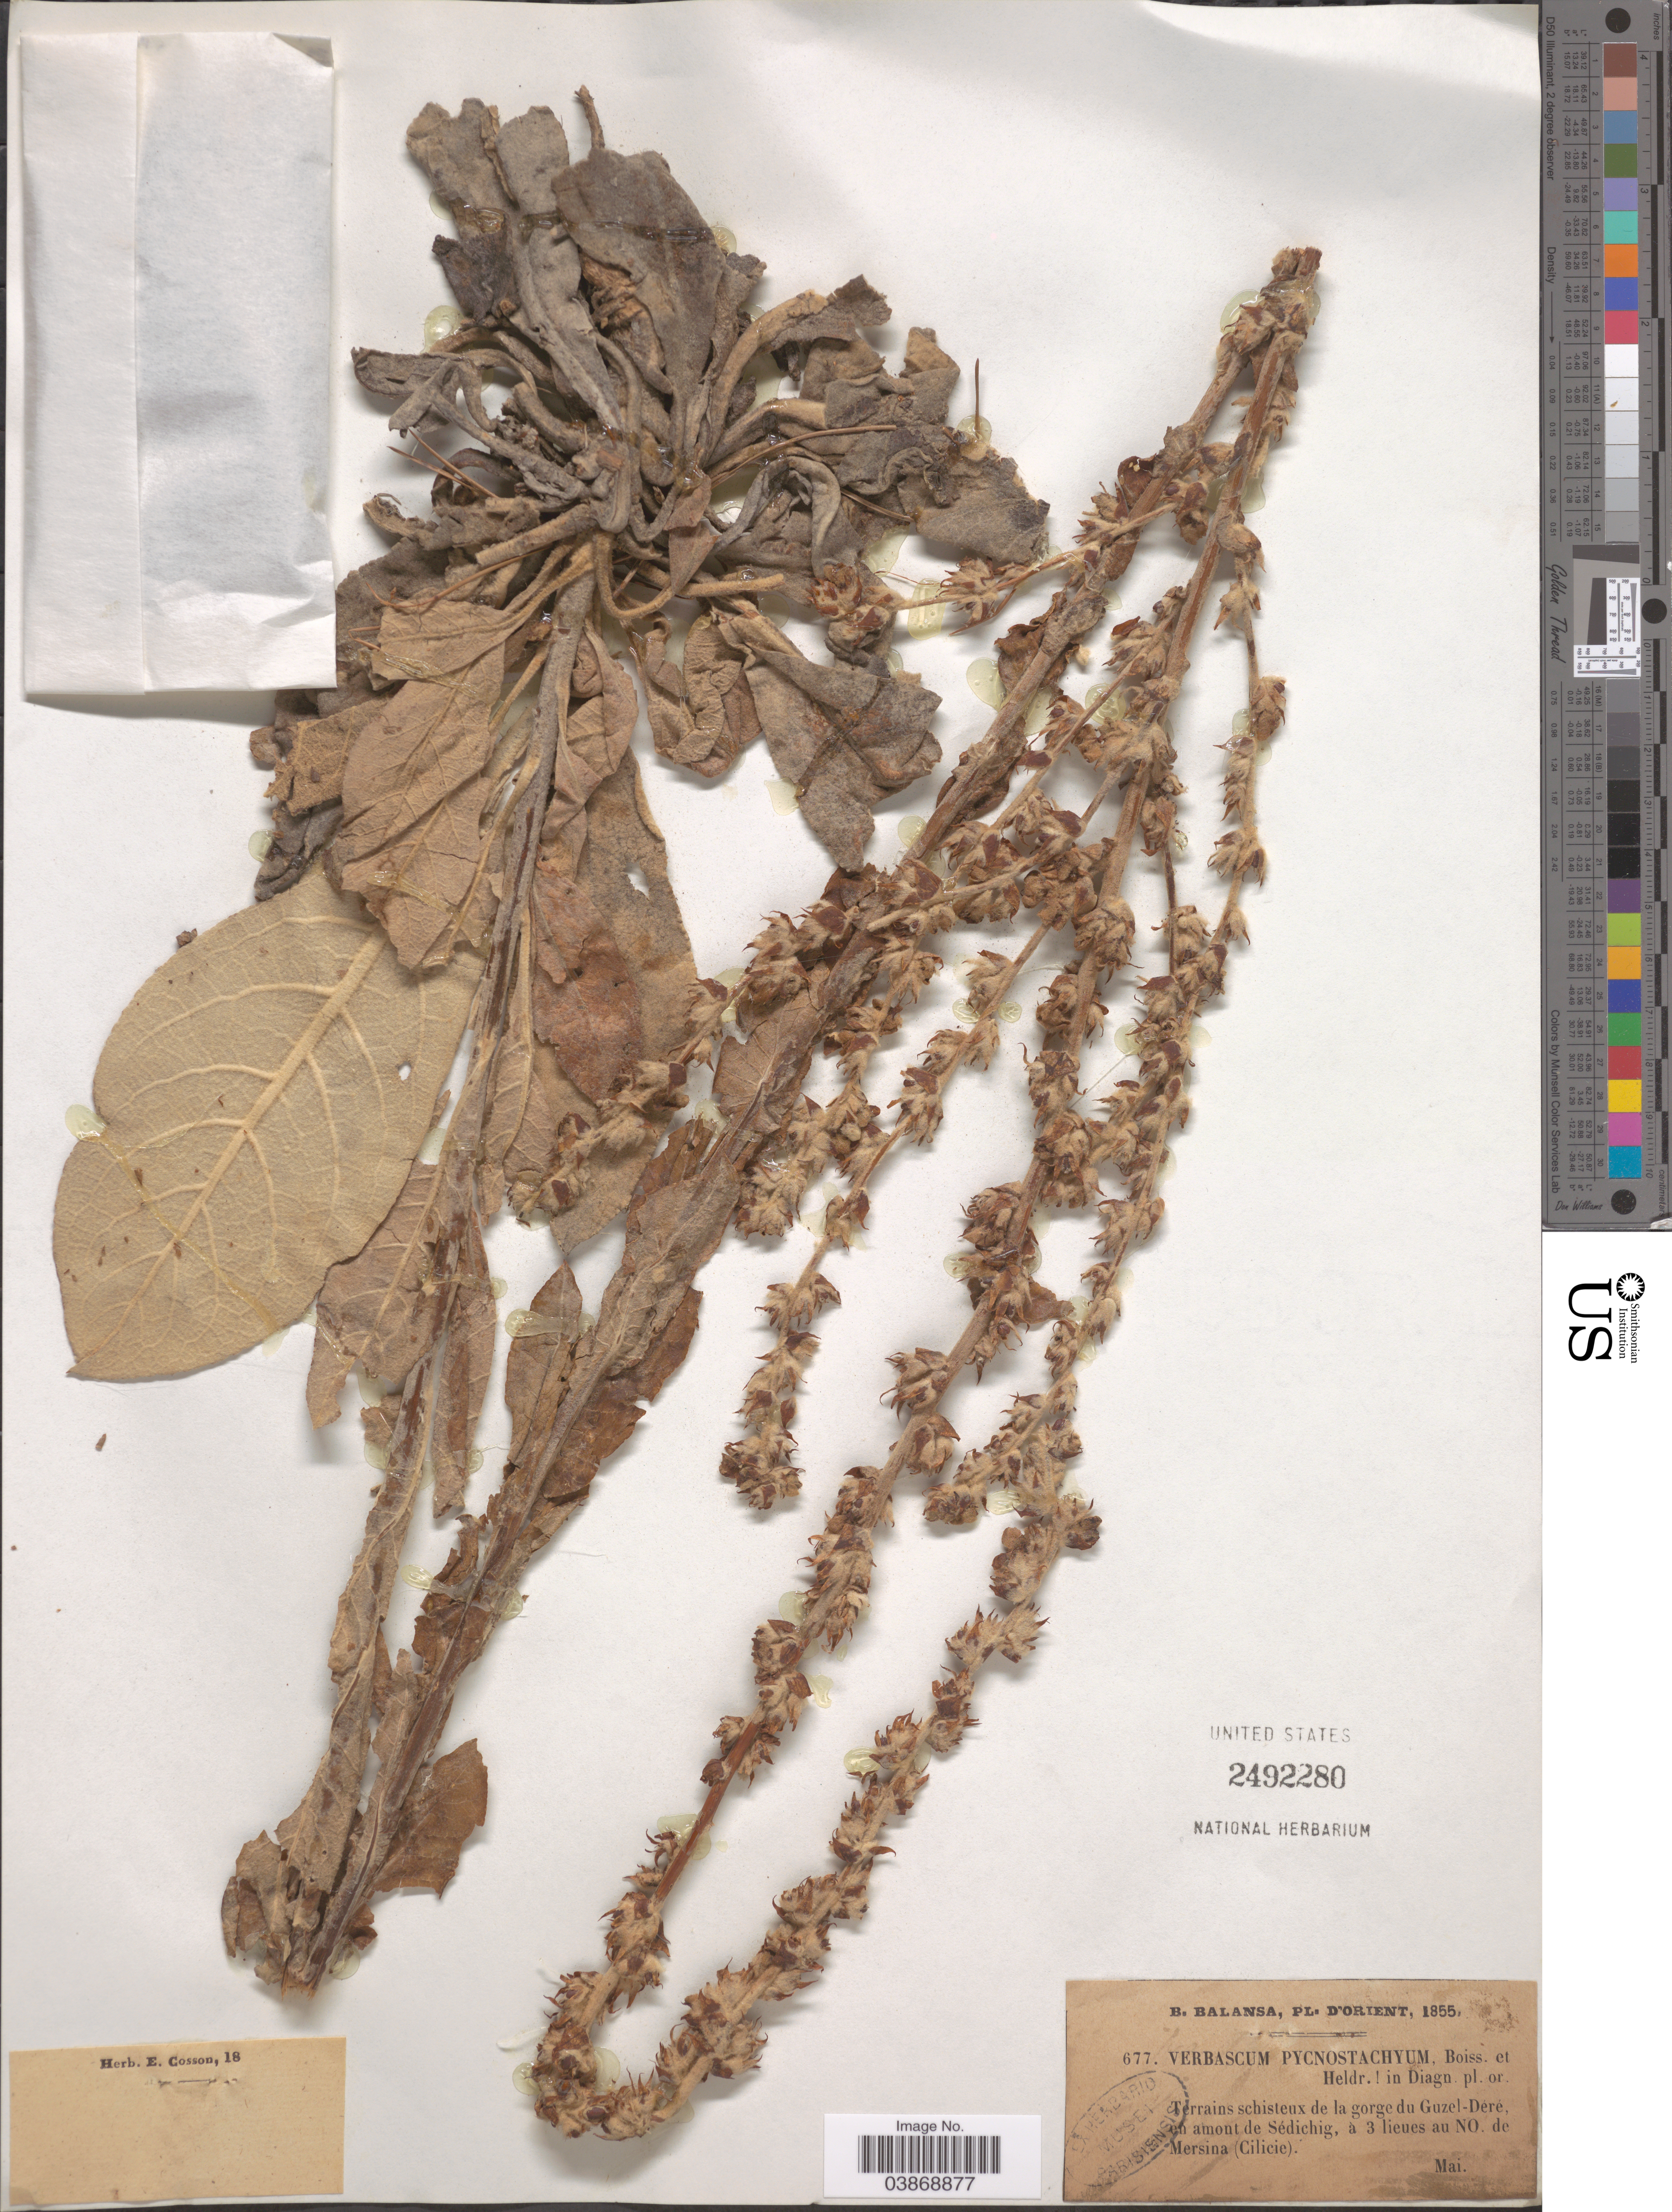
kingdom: Plantae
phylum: Tracheophyta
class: Magnoliopsida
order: Lamiales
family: Scrophulariaceae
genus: Verbascum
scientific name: Verbascum pycnostachyum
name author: Boiss. & Heldr.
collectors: B. Balansa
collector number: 677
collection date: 1855-05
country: Turkey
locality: D'Orient. Terrains schisteux de la gorge du Guzel-Déré, en amont de Sédichig, à 3 lieues au NO. de Mersina (Cilicie).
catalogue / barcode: US 2492280